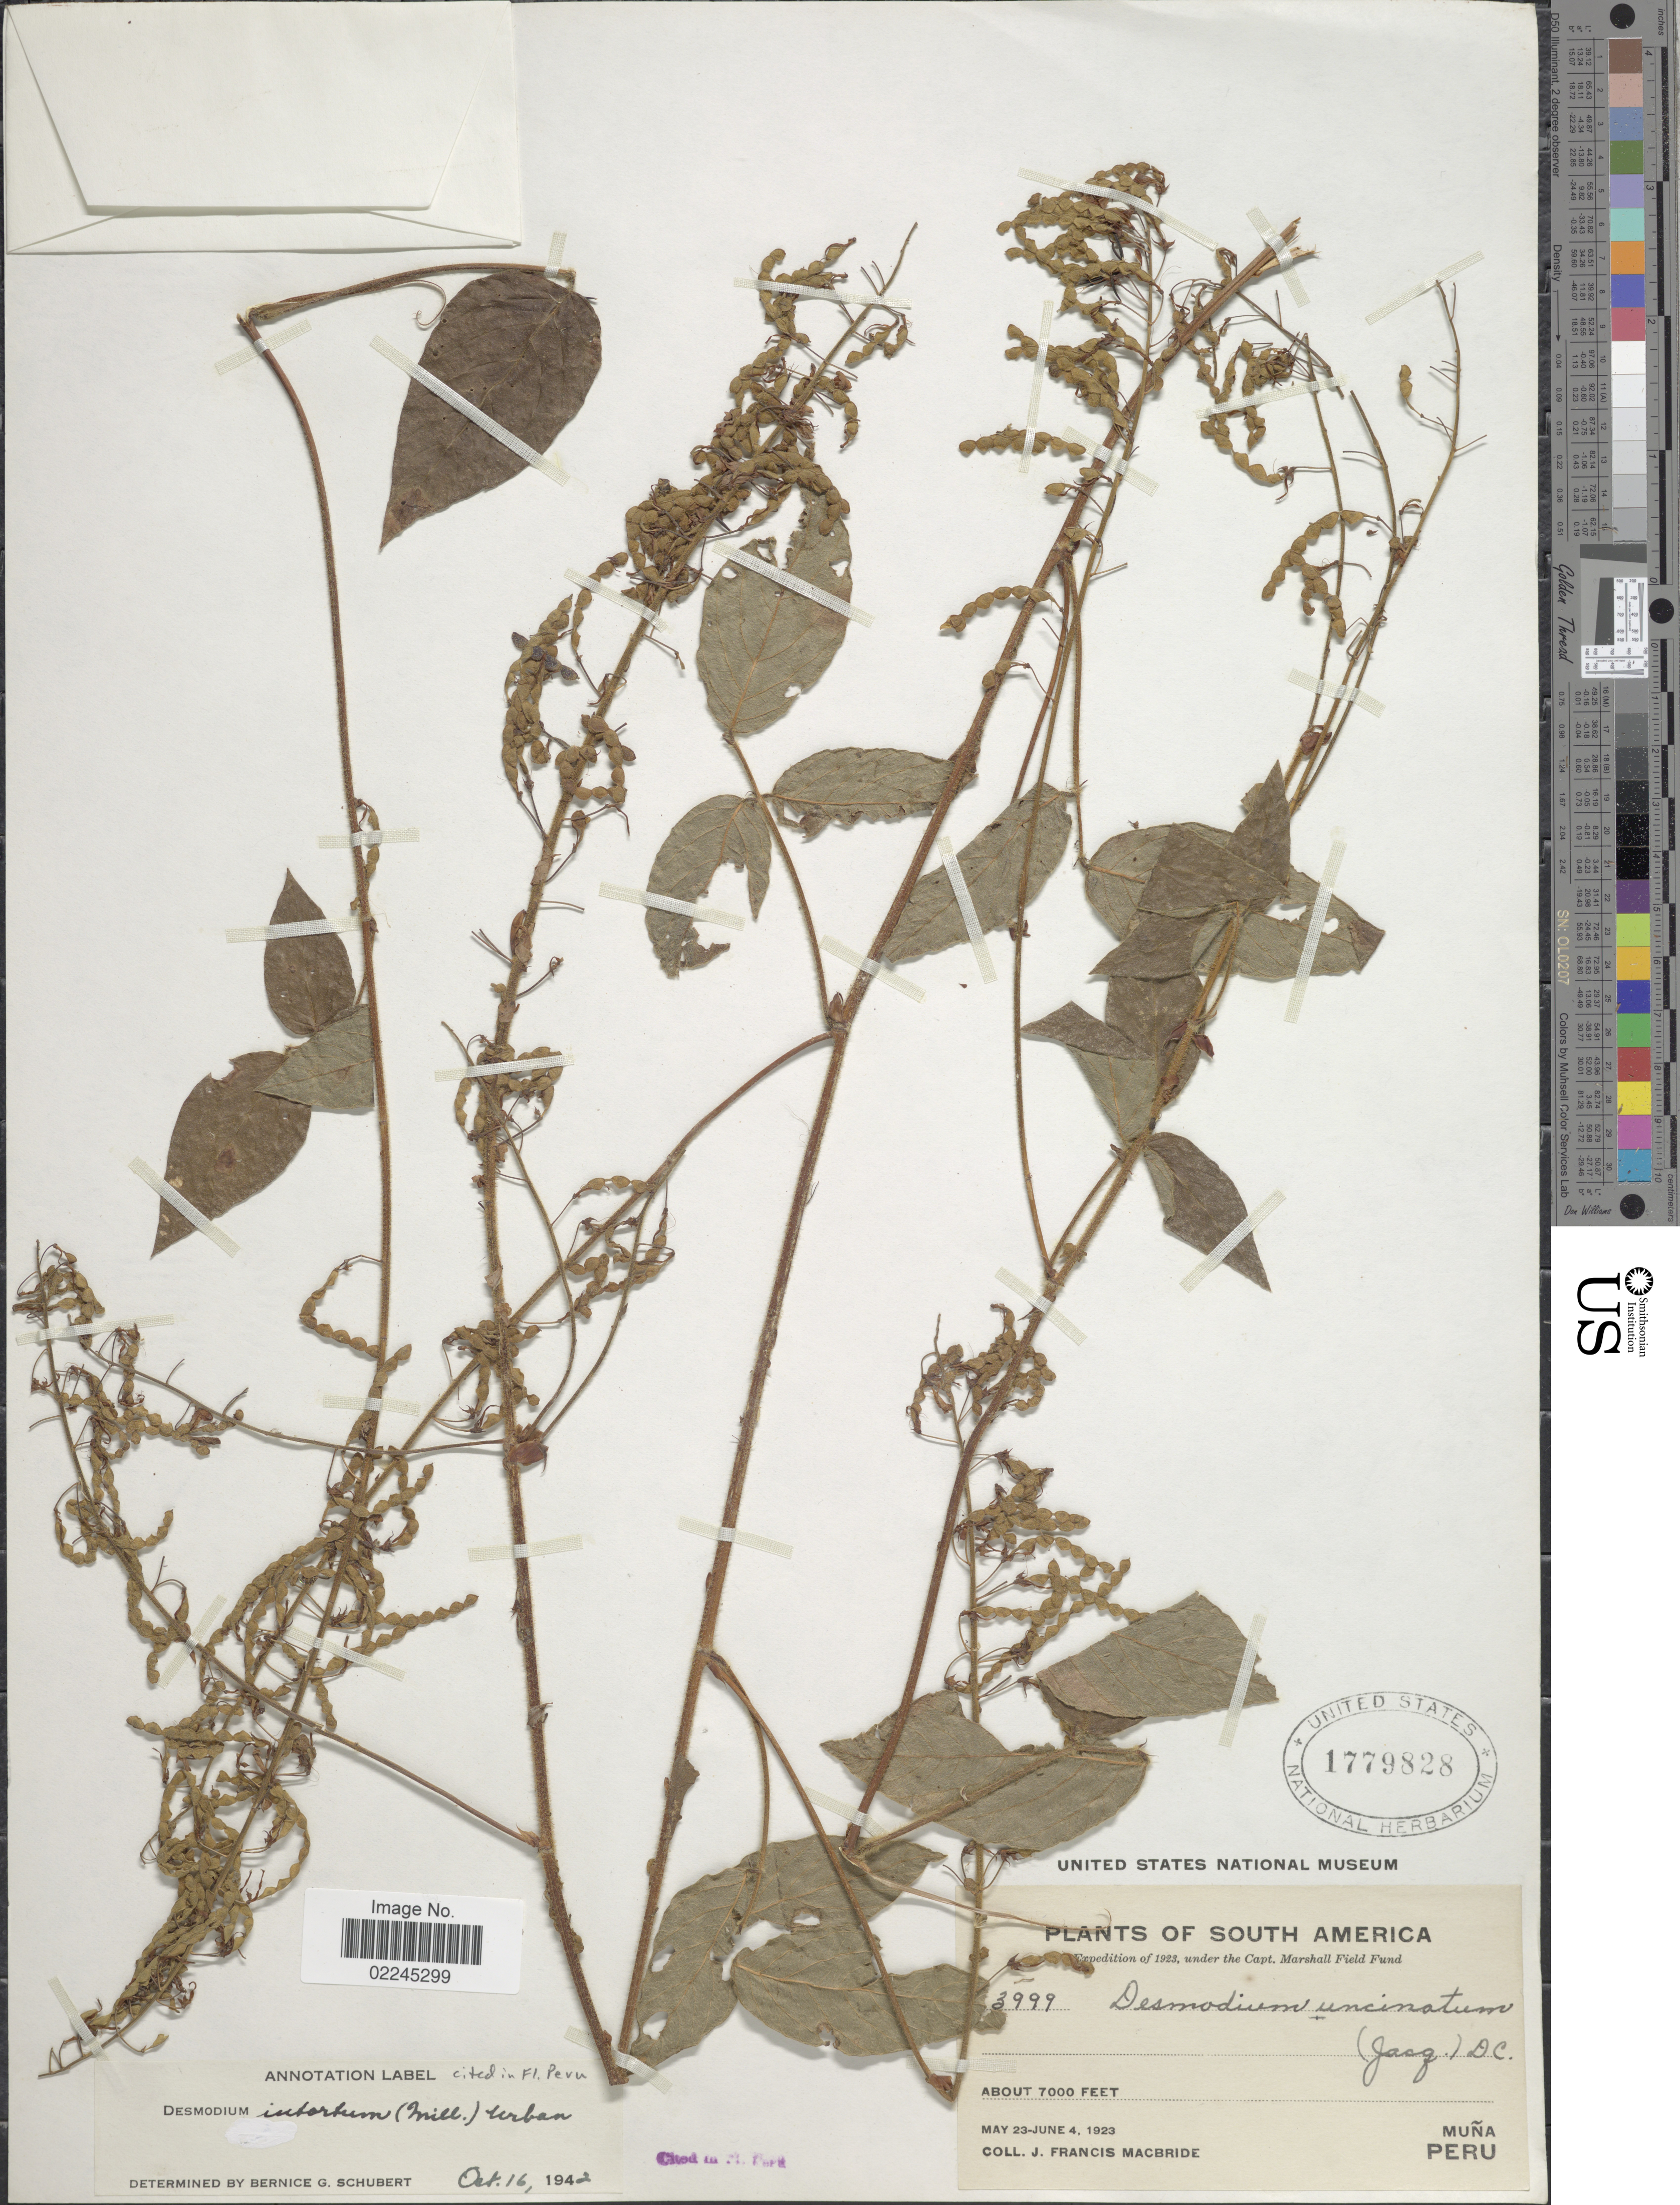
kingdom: Plantae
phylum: Tracheophyta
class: Magnoliopsida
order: Fabales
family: Fabaceae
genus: Desmodium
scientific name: Desmodium intortum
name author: (Mill.) Urb.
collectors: J. F. Macbride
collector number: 3999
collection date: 1923-05-23/1923-06-04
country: Peru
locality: Muna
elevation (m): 2134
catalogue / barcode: US 1779828